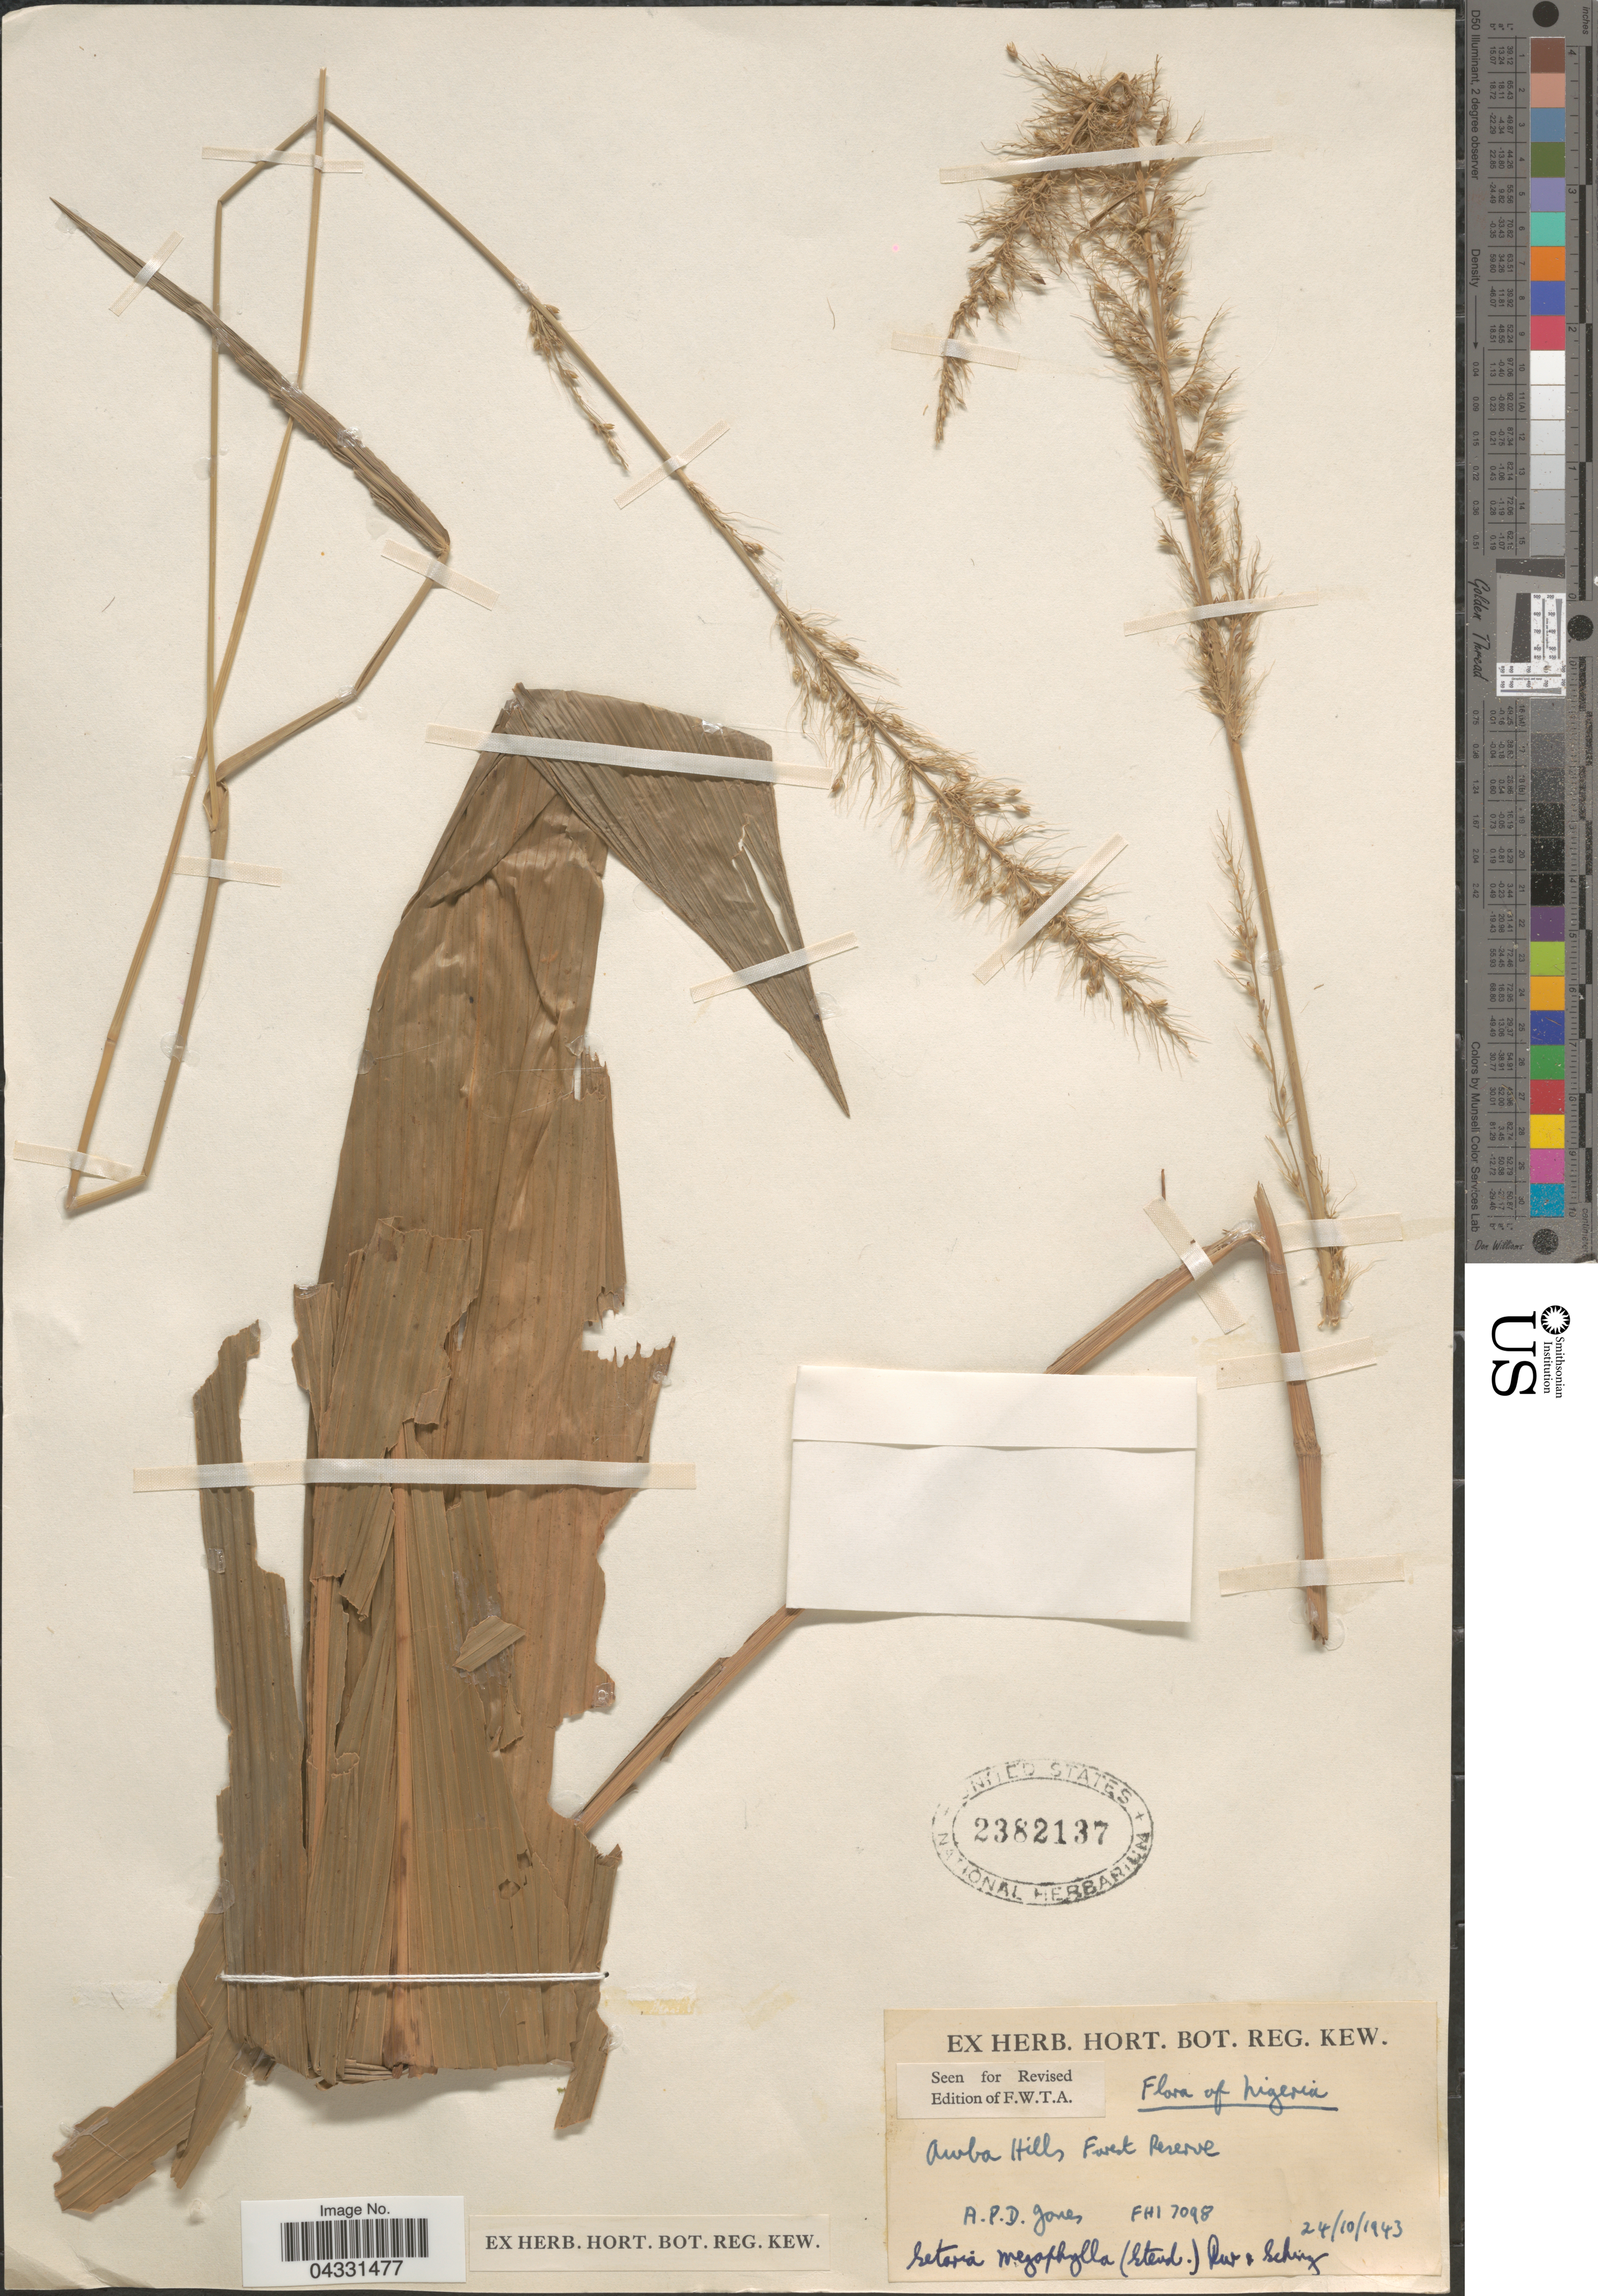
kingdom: Plantae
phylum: Tracheophyta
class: Liliopsida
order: Poales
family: Poaceae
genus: Setaria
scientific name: Setaria megaphylla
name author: (Steud.) Durieu & Schinz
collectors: A. P. Jones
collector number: FHI7098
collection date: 1943-10-24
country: Nigeria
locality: Awba Hills Forest Reserve.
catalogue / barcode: US 2382137